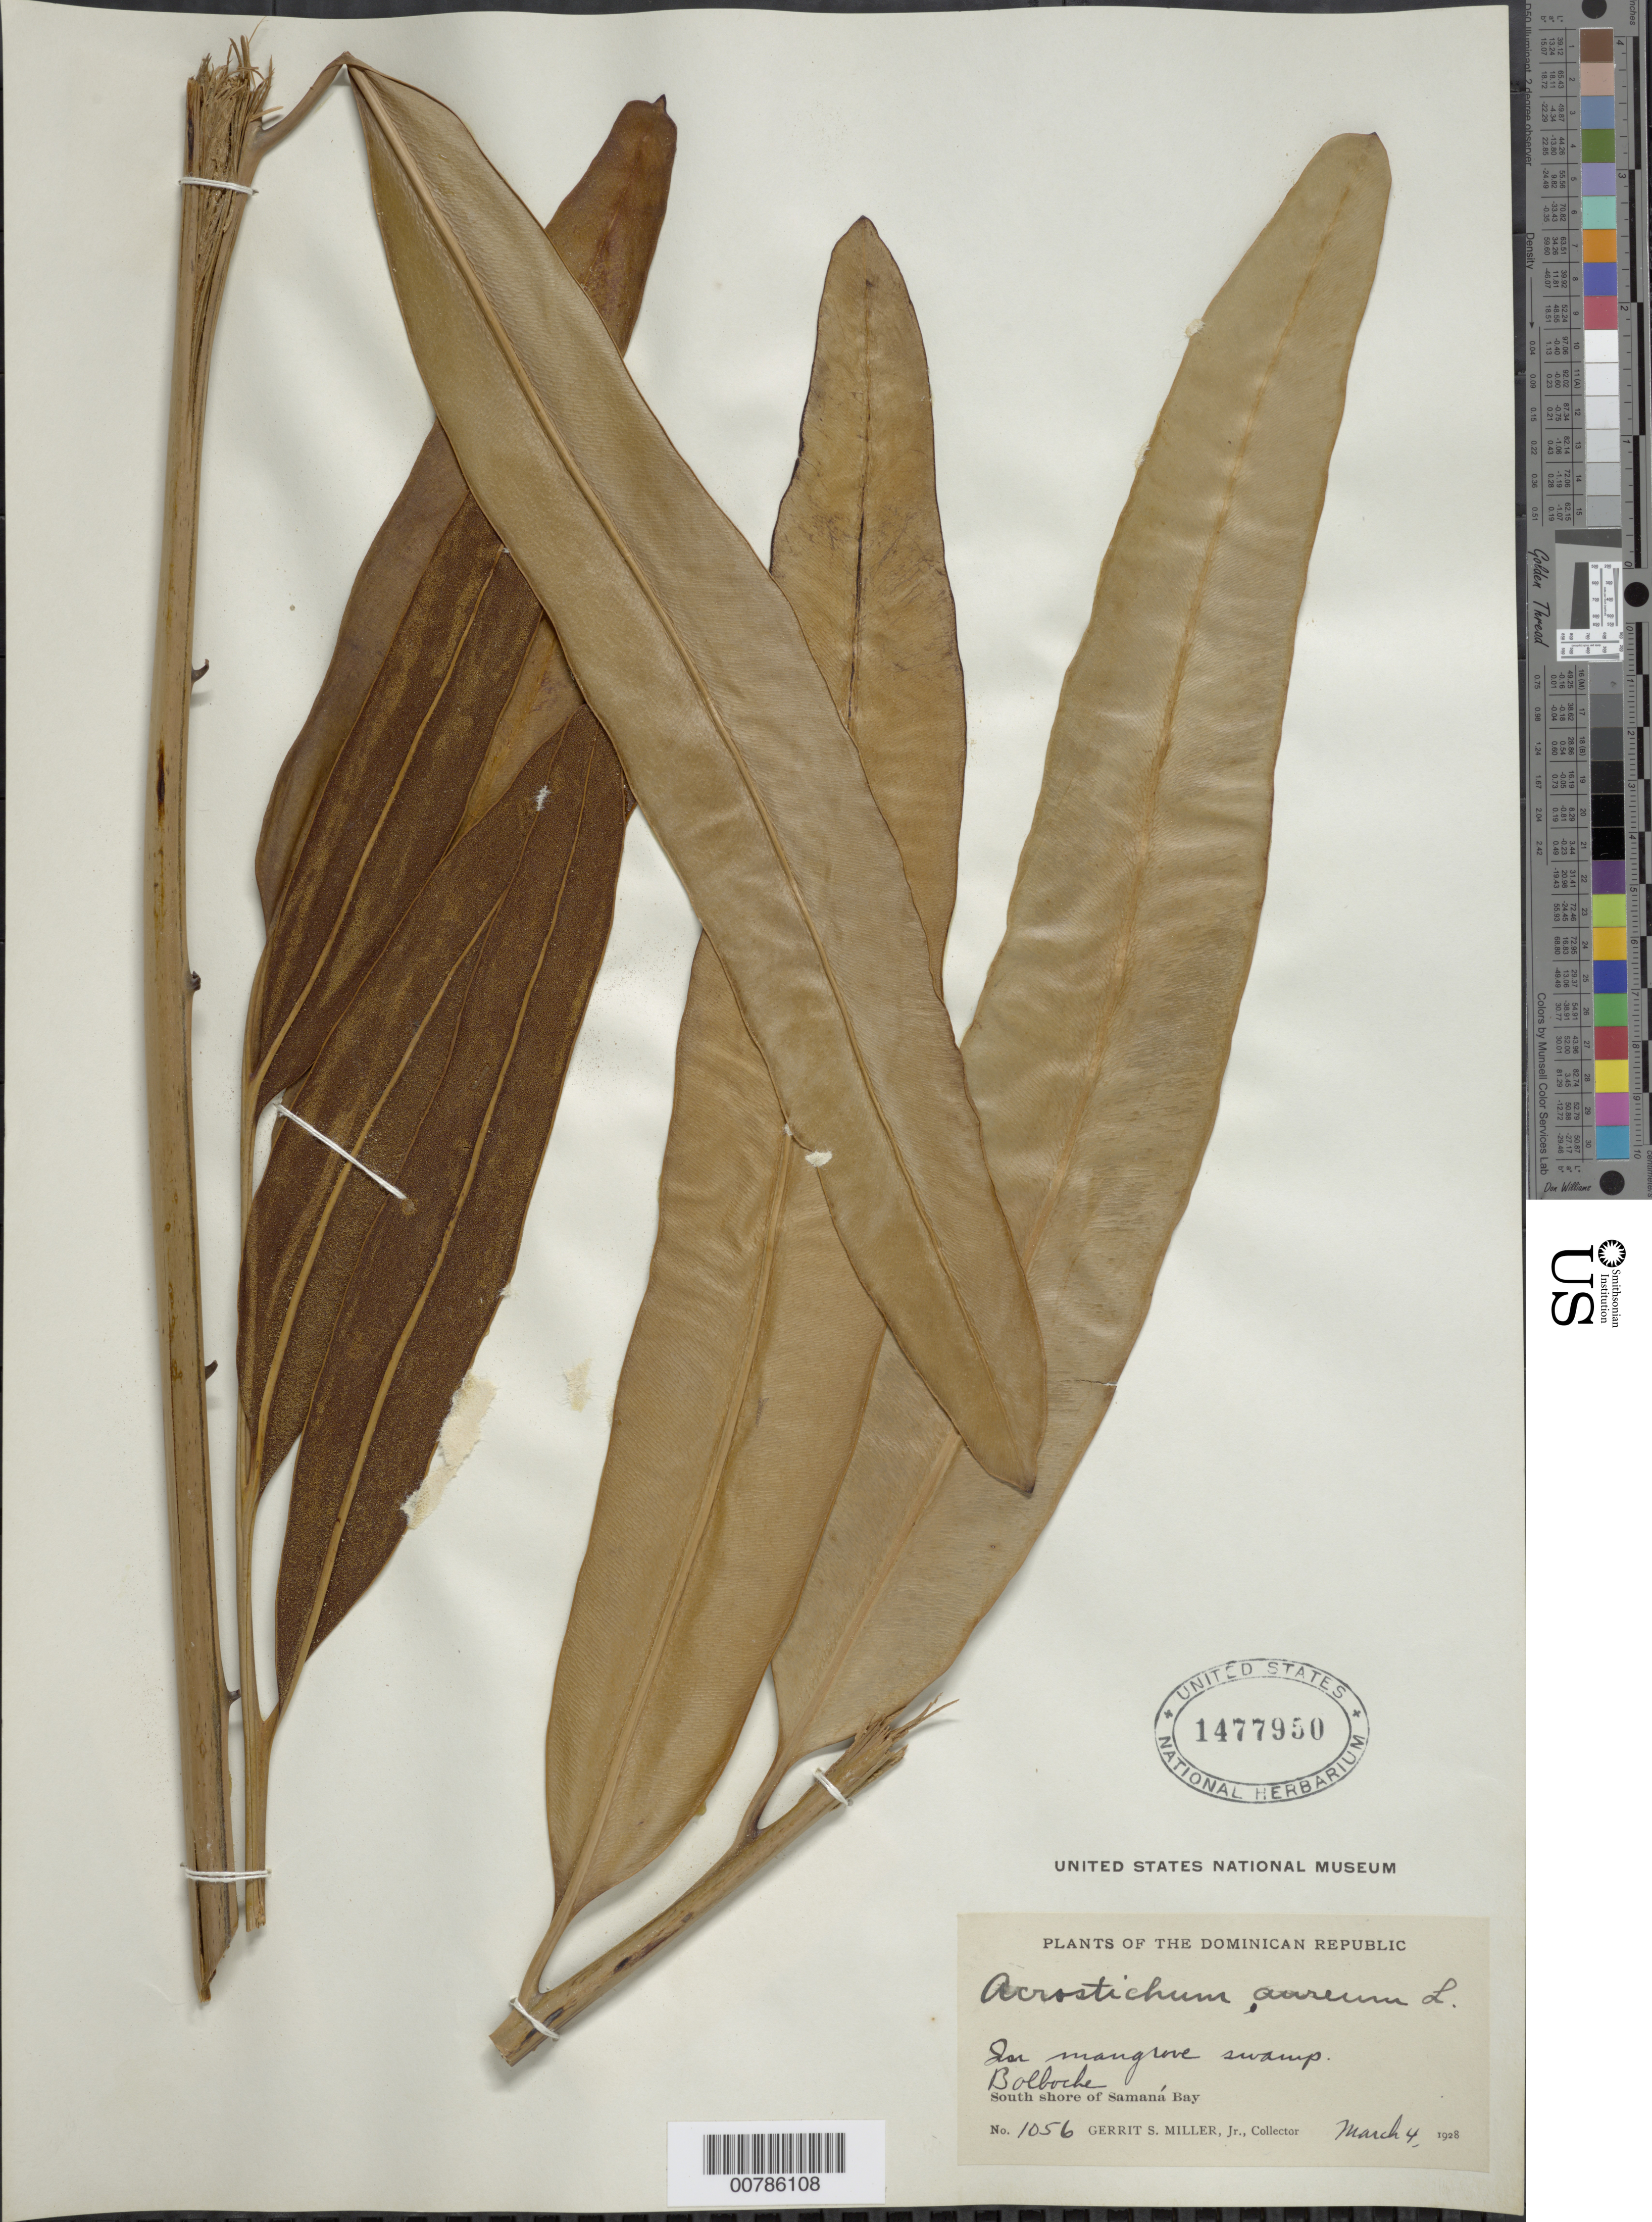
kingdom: Plantae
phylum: Tracheophyta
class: Polypodiopsida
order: Polypodiales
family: Pteridaceae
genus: Acrostichum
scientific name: Acrostichum aureum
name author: L.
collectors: G. S. Miller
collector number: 1056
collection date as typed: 04 Mar 1928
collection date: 1928-03-04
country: Dominican Republic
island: Hispaniola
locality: Samaná Bay, south shore; Bolboche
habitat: In mangrove swamp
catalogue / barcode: US 1477950